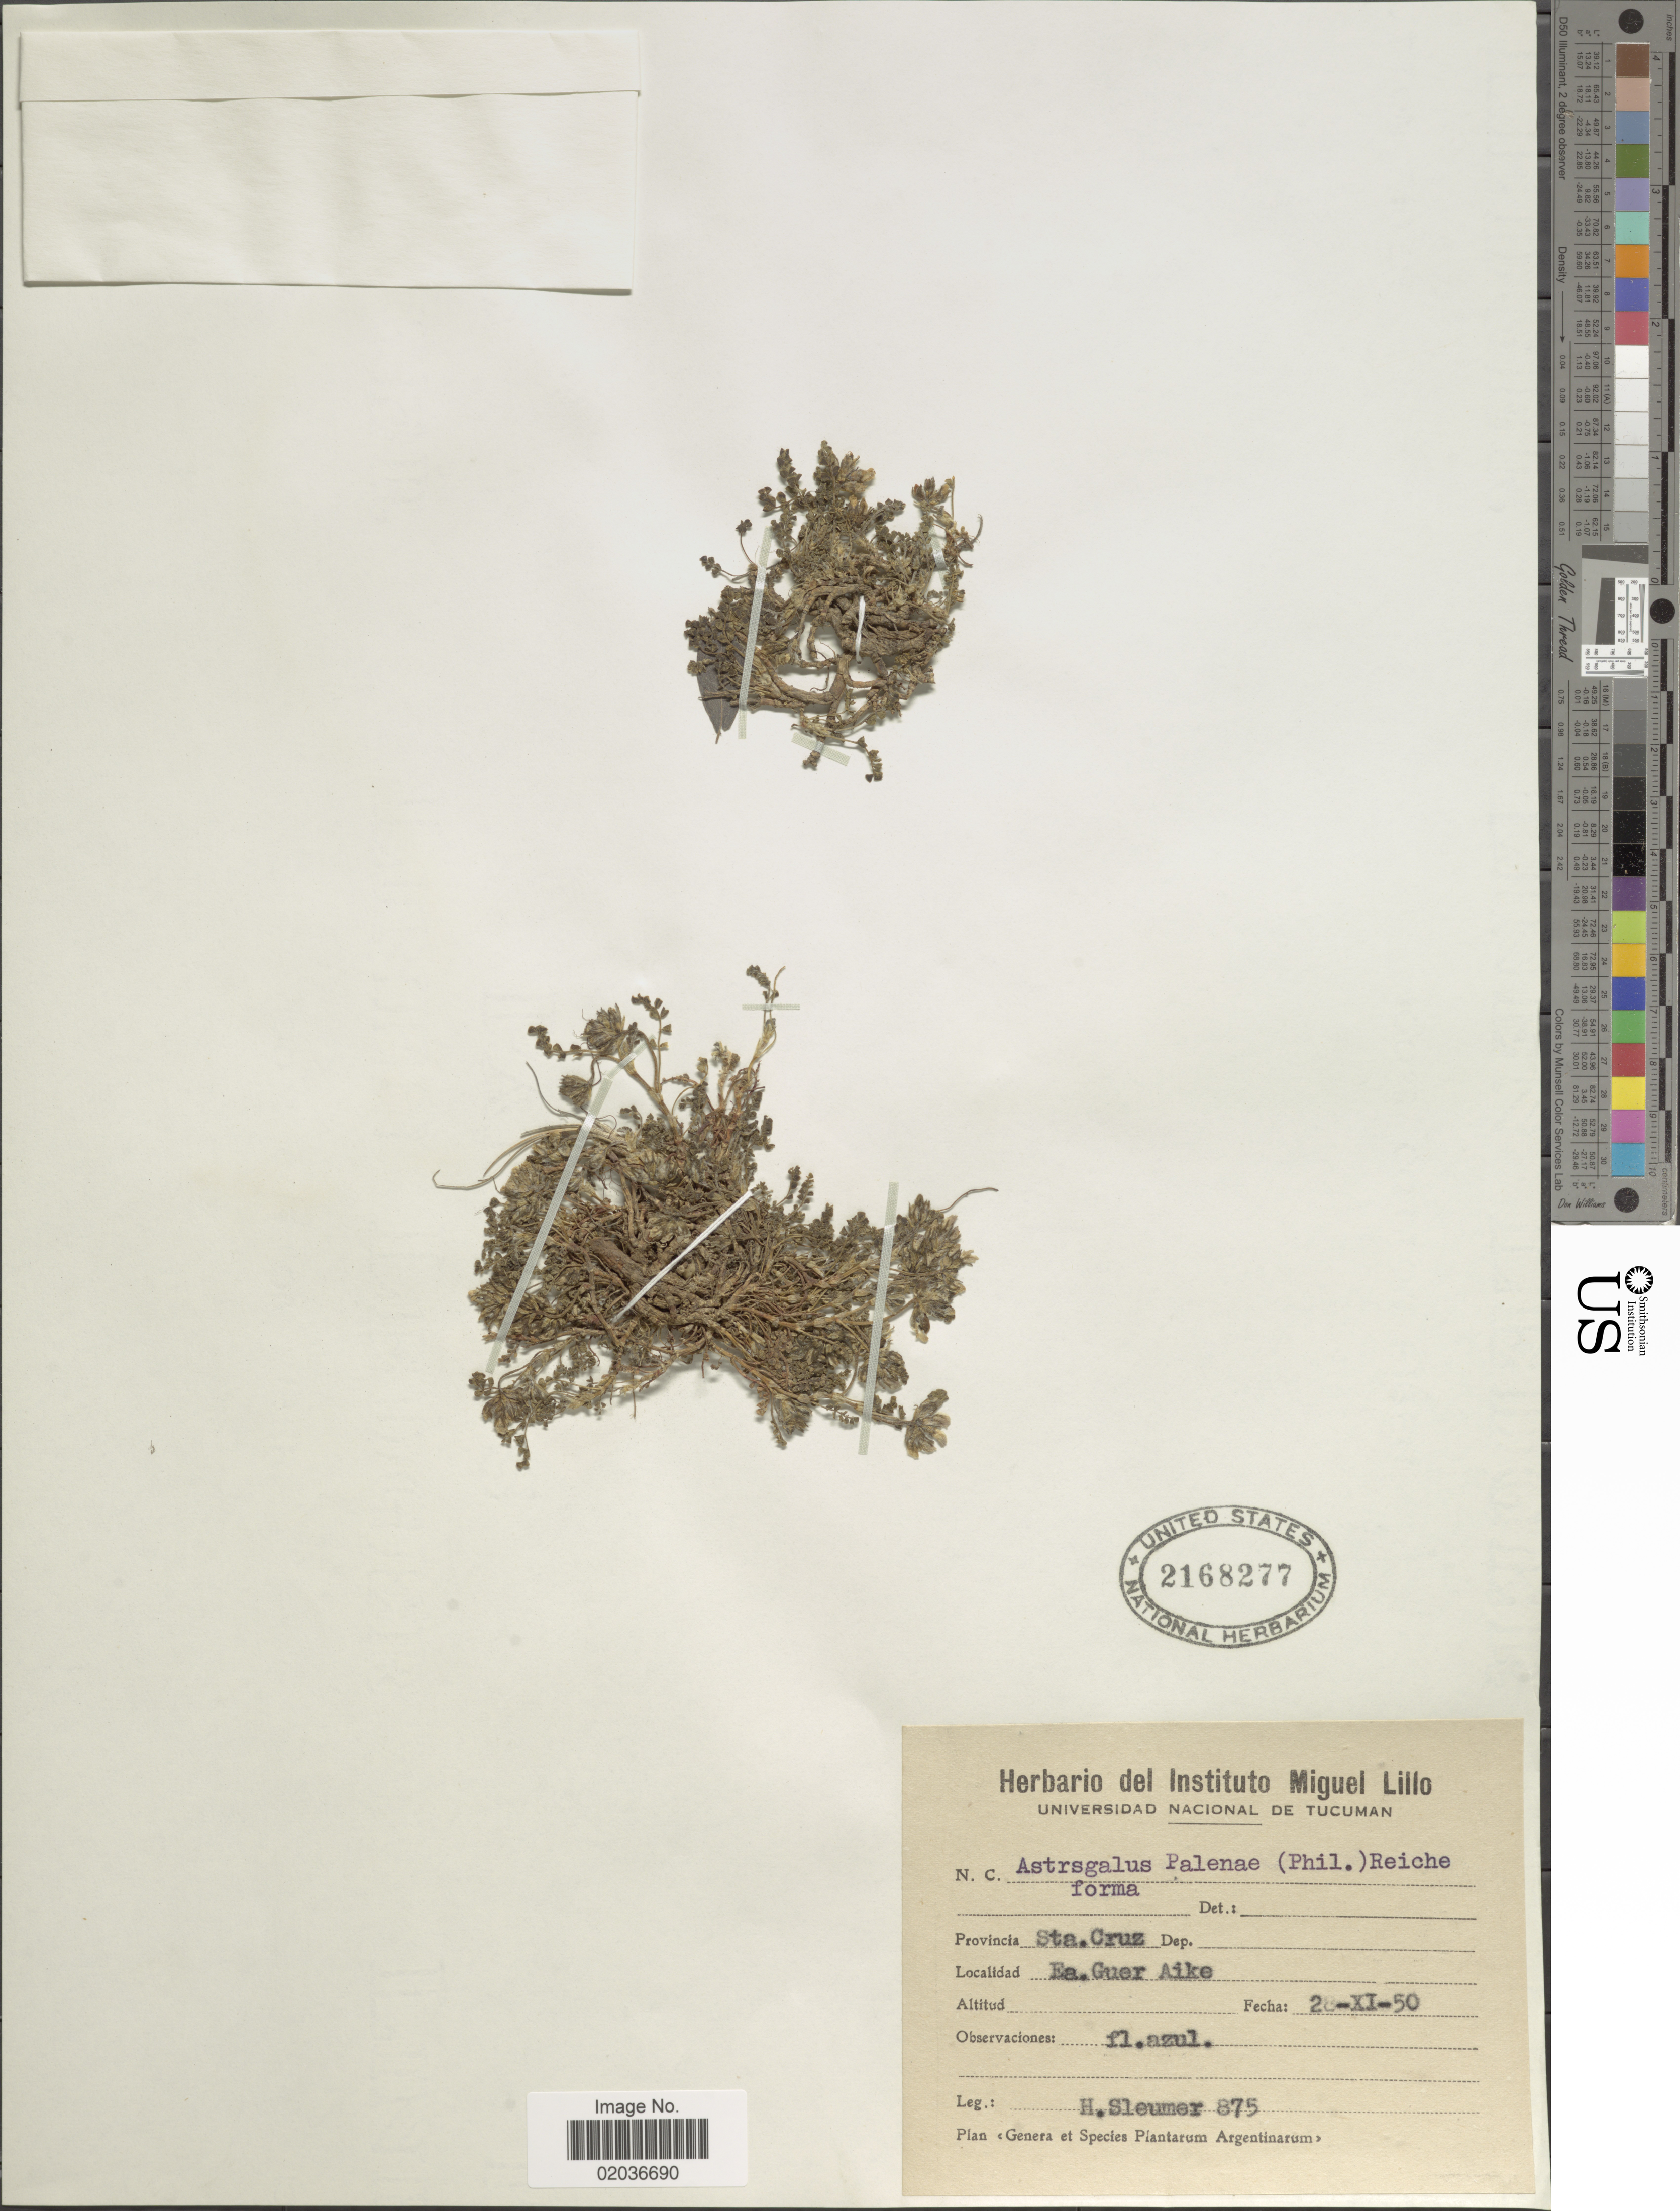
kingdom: Plantae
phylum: Tracheophyta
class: Magnoliopsida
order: Fabales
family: Fabaceae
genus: Astragalus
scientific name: Astragalus palenae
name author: (Phil.) Reiche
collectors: H. O. Sleumer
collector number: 875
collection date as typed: Transcribed d/m/y: 28/11/50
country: Argentina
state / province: Santa Cruz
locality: Ea Guer Aike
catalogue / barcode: US 2168277